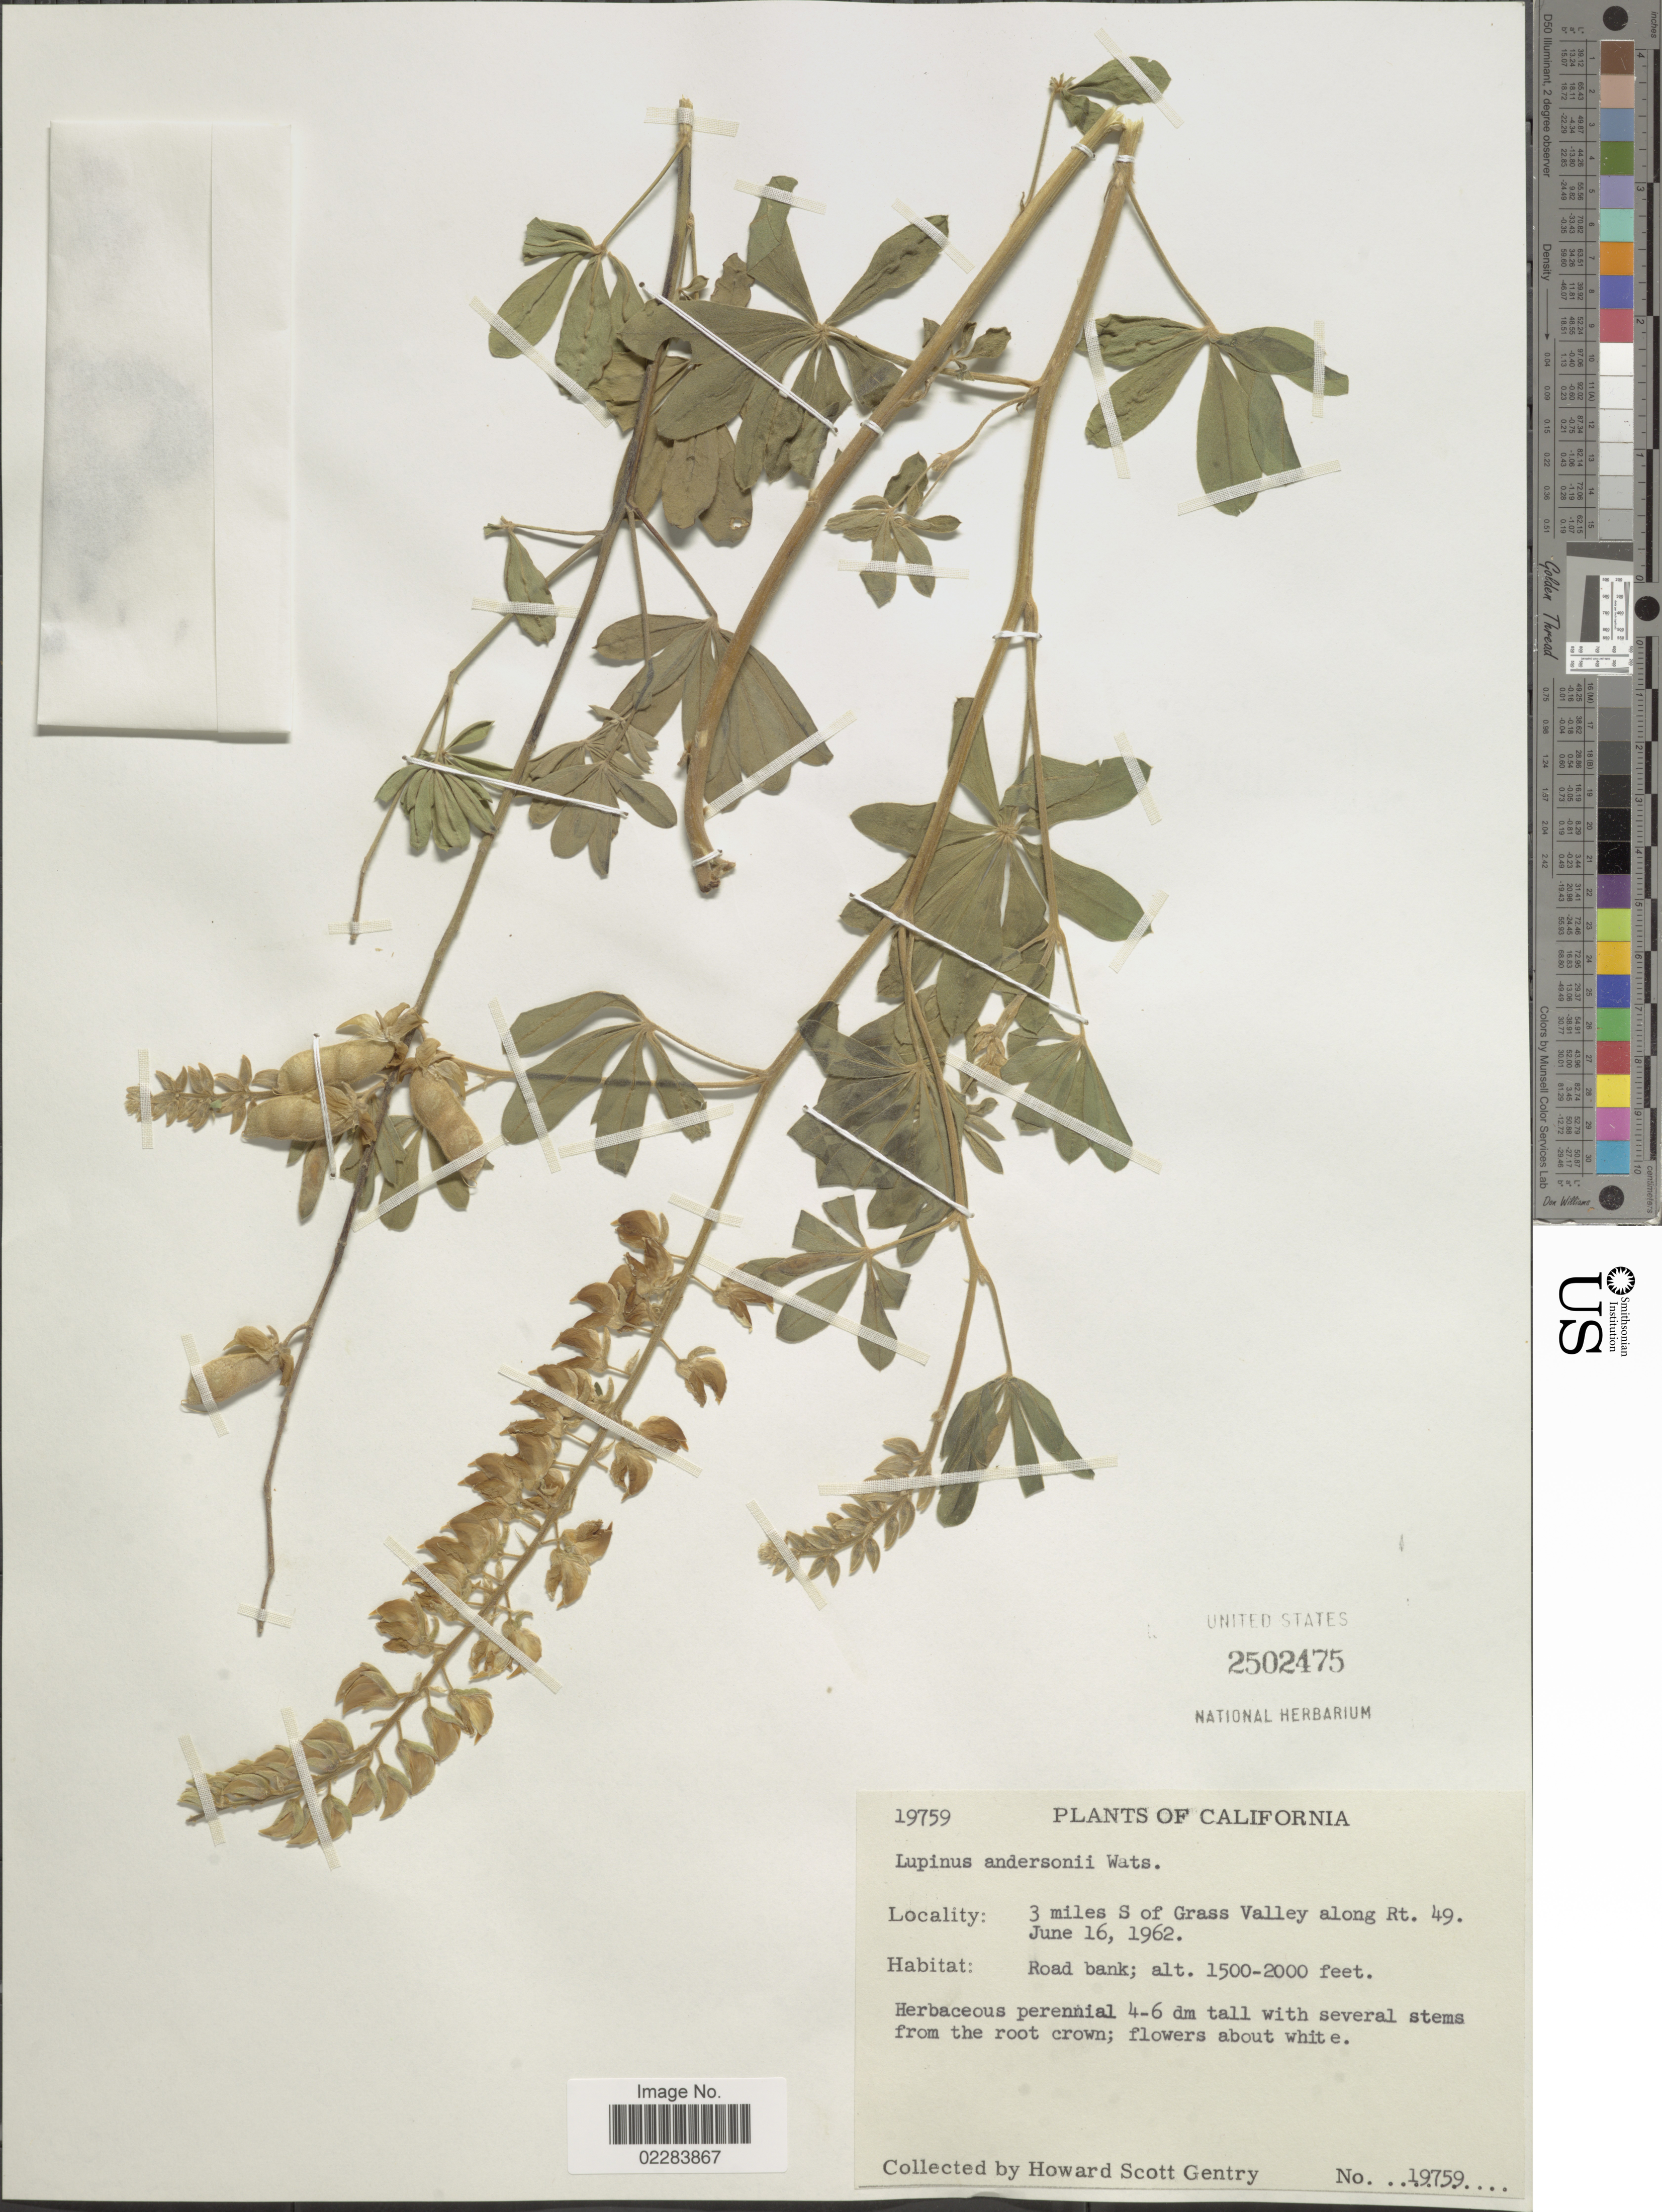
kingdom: Plantae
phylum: Tracheophyta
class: Magnoliopsida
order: Fabales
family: Fabaceae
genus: Lupinus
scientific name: Lupinus andersonii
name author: S. Watson in C. King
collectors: H. S. Gentry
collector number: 19759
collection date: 1962-06-16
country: United States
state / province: California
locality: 3 miles S of Grass Valley along Rt. 49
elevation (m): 457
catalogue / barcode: US 2502475